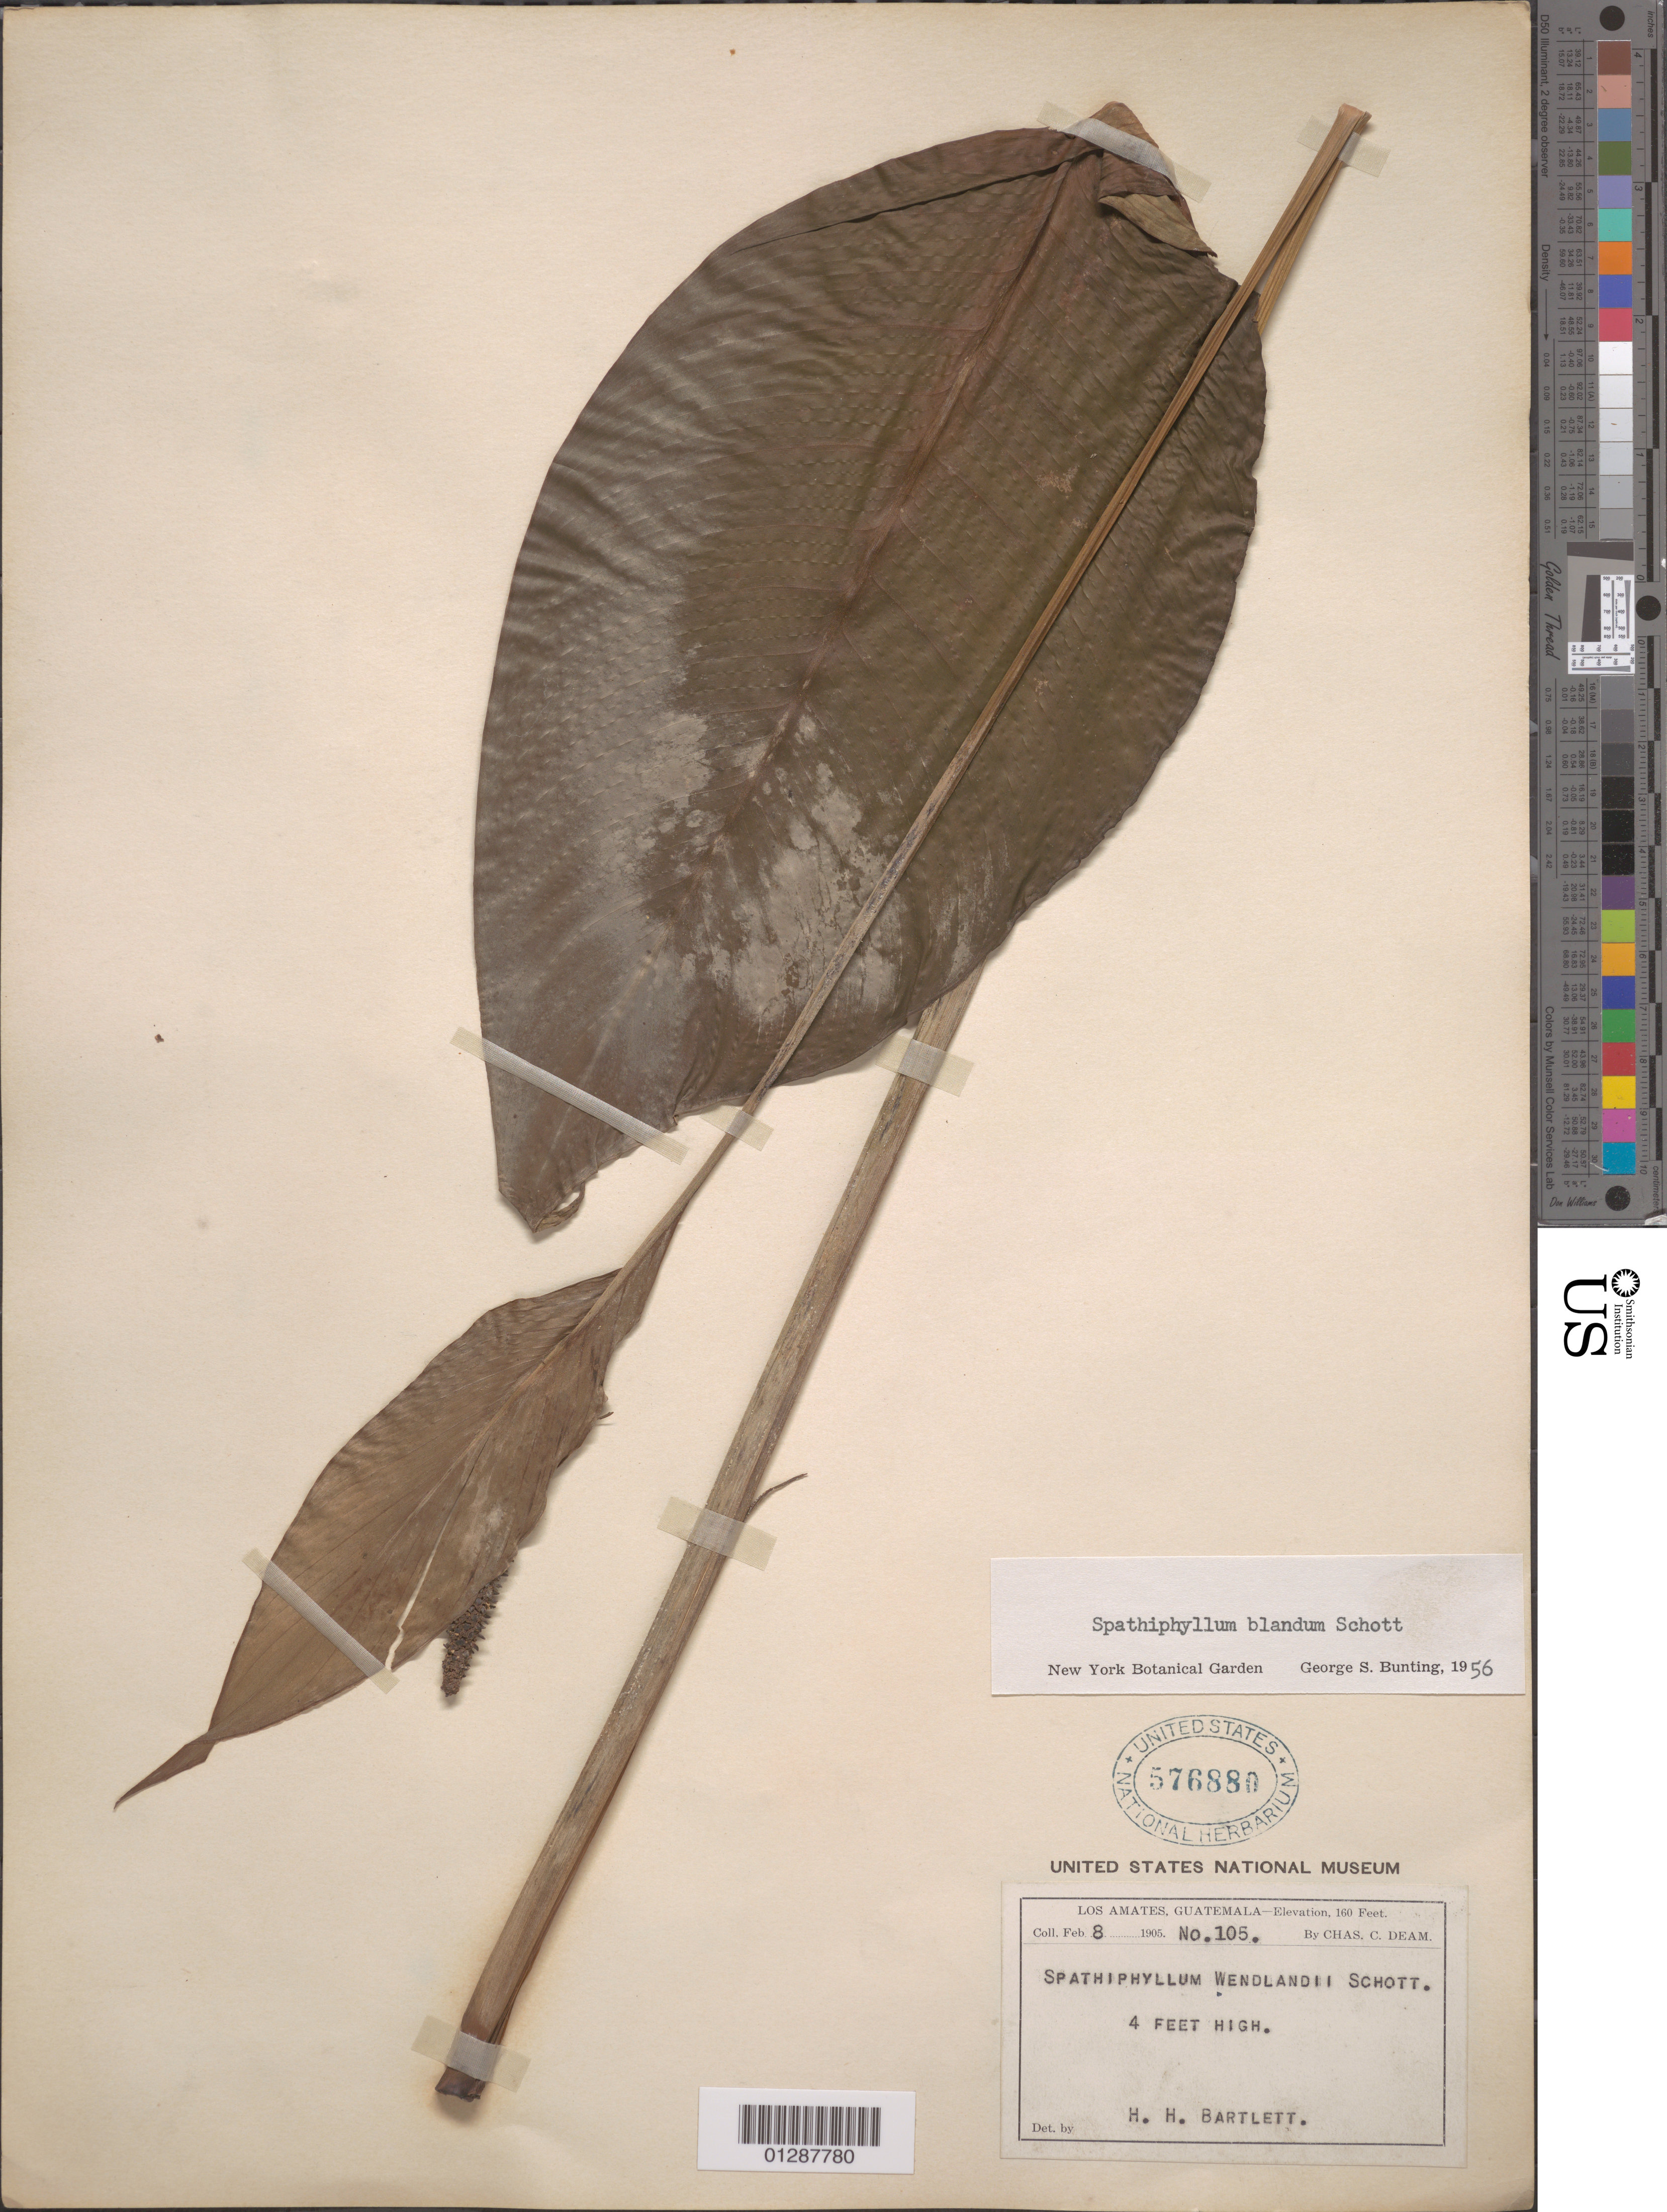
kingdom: Plantae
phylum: Tracheophyta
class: Liliopsida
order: Alismatales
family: Araceae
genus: Spathiphyllum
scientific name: Spathiphyllum blandum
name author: Schott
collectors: C. C. Deam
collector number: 105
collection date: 1905-02-08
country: Guatemala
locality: Los Amates.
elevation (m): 49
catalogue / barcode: US 576880